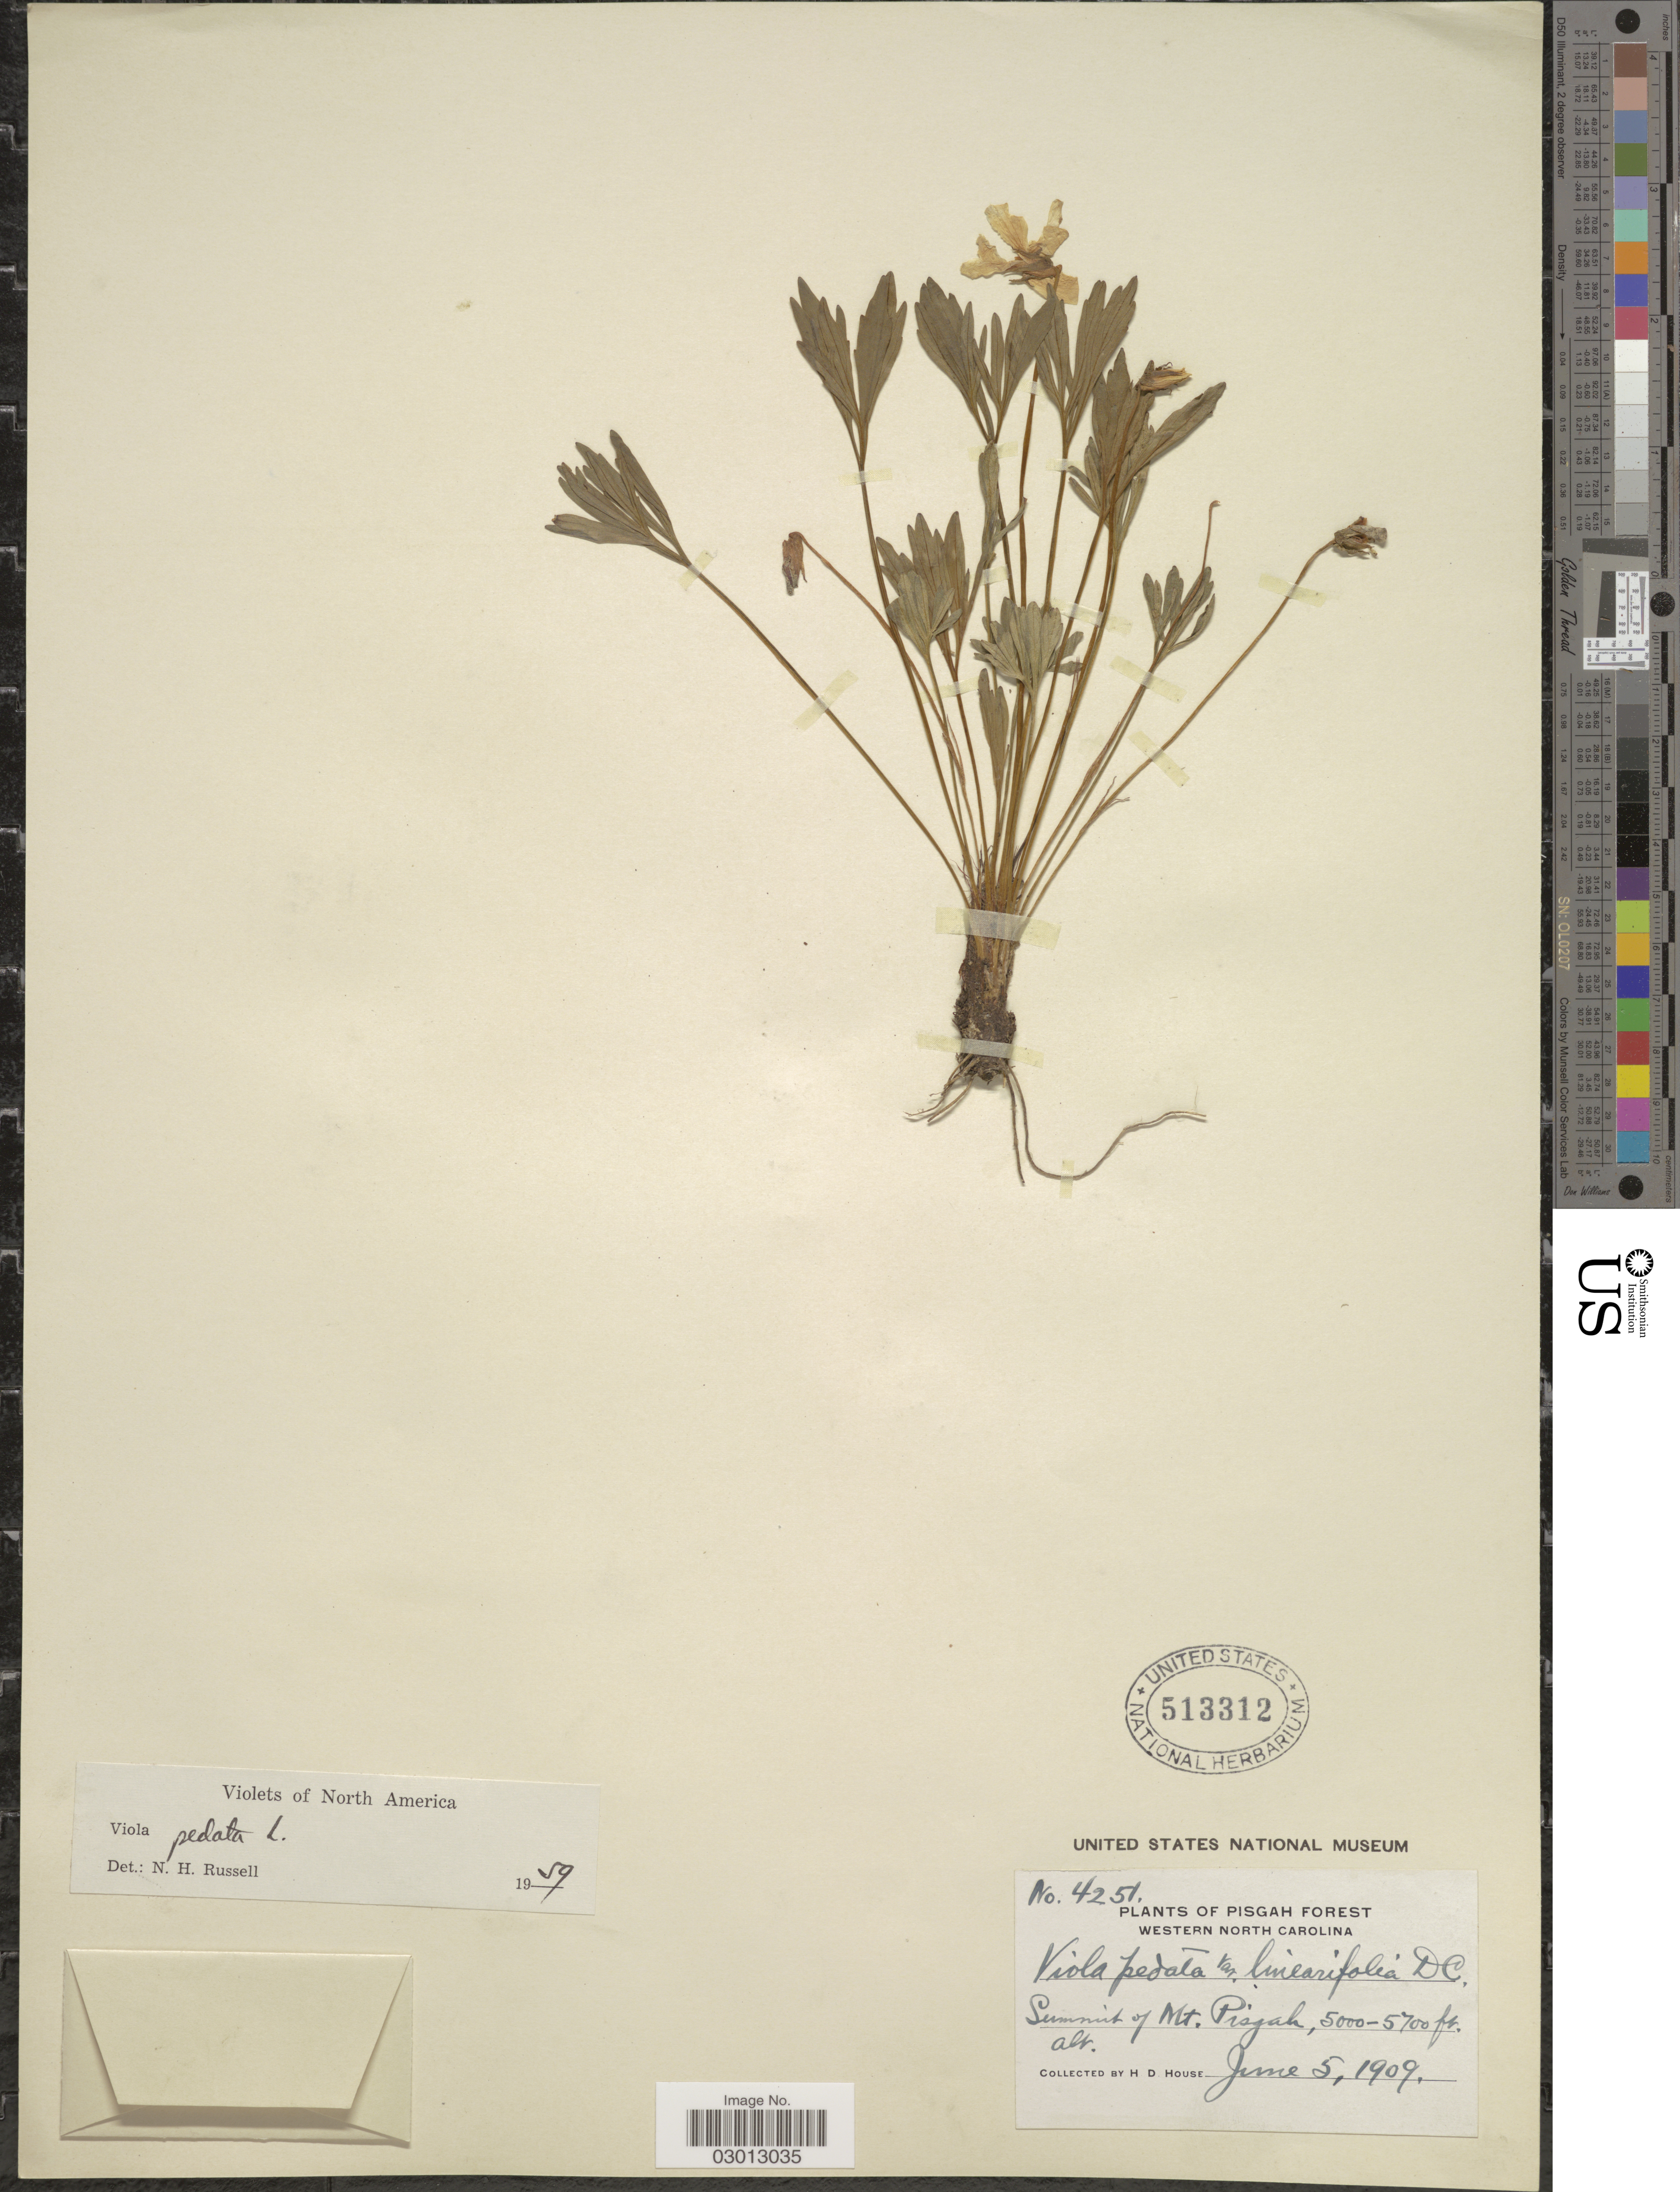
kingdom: Plantae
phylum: Tracheophyta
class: Magnoliopsida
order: Malpighiales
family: Violaceae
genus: Viola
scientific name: Viola pedata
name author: L.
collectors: H. D. House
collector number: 4251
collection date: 1909-06-05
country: United States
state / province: North Carolina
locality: Pisgah Forest. Western North Carolina. Summit of Mt. Pisgah.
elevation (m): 1524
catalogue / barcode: US 513312